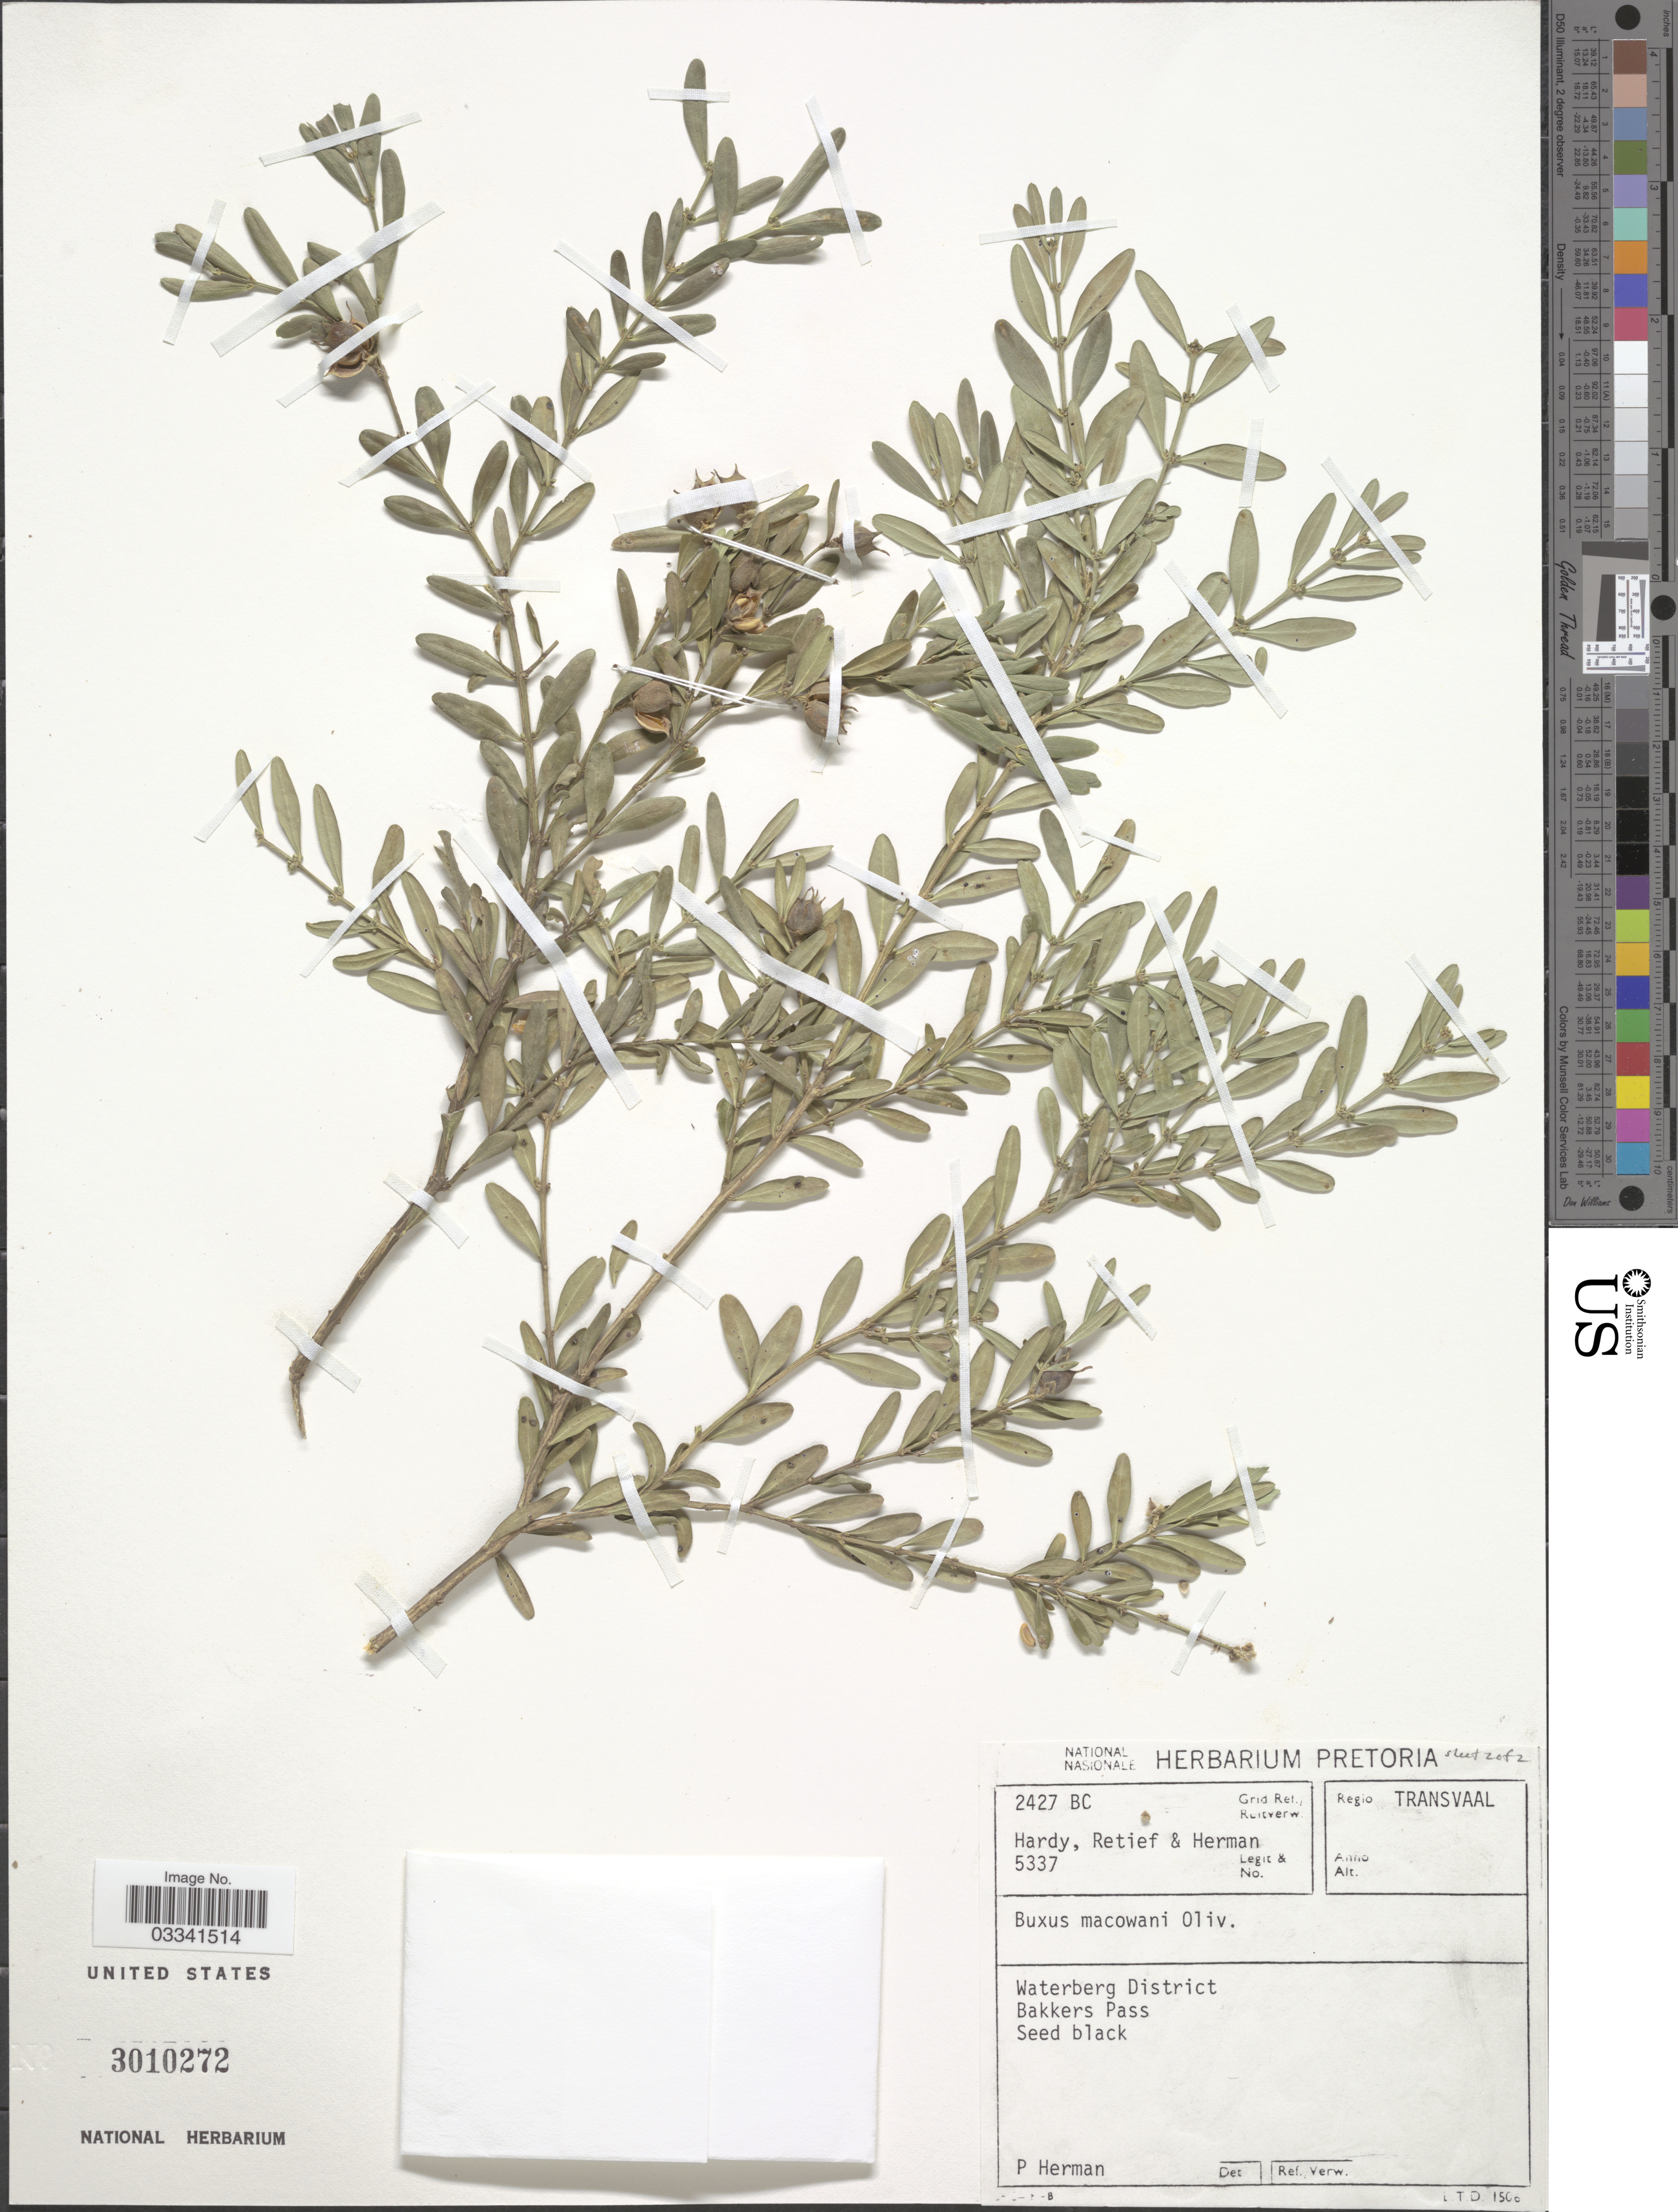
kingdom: Plantae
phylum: Tracheophyta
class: Magnoliopsida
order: Buxales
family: Buxaceae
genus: Buxus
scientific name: Buxus macowani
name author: Oliv.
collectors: -. Hardy, -. Retief & -. Herman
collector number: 5337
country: South Africa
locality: Regio Transvaal. Grid Ref./Ruitverw. 2427 BC. Waterberg District, Bakkers Pass.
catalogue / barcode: US 3010272